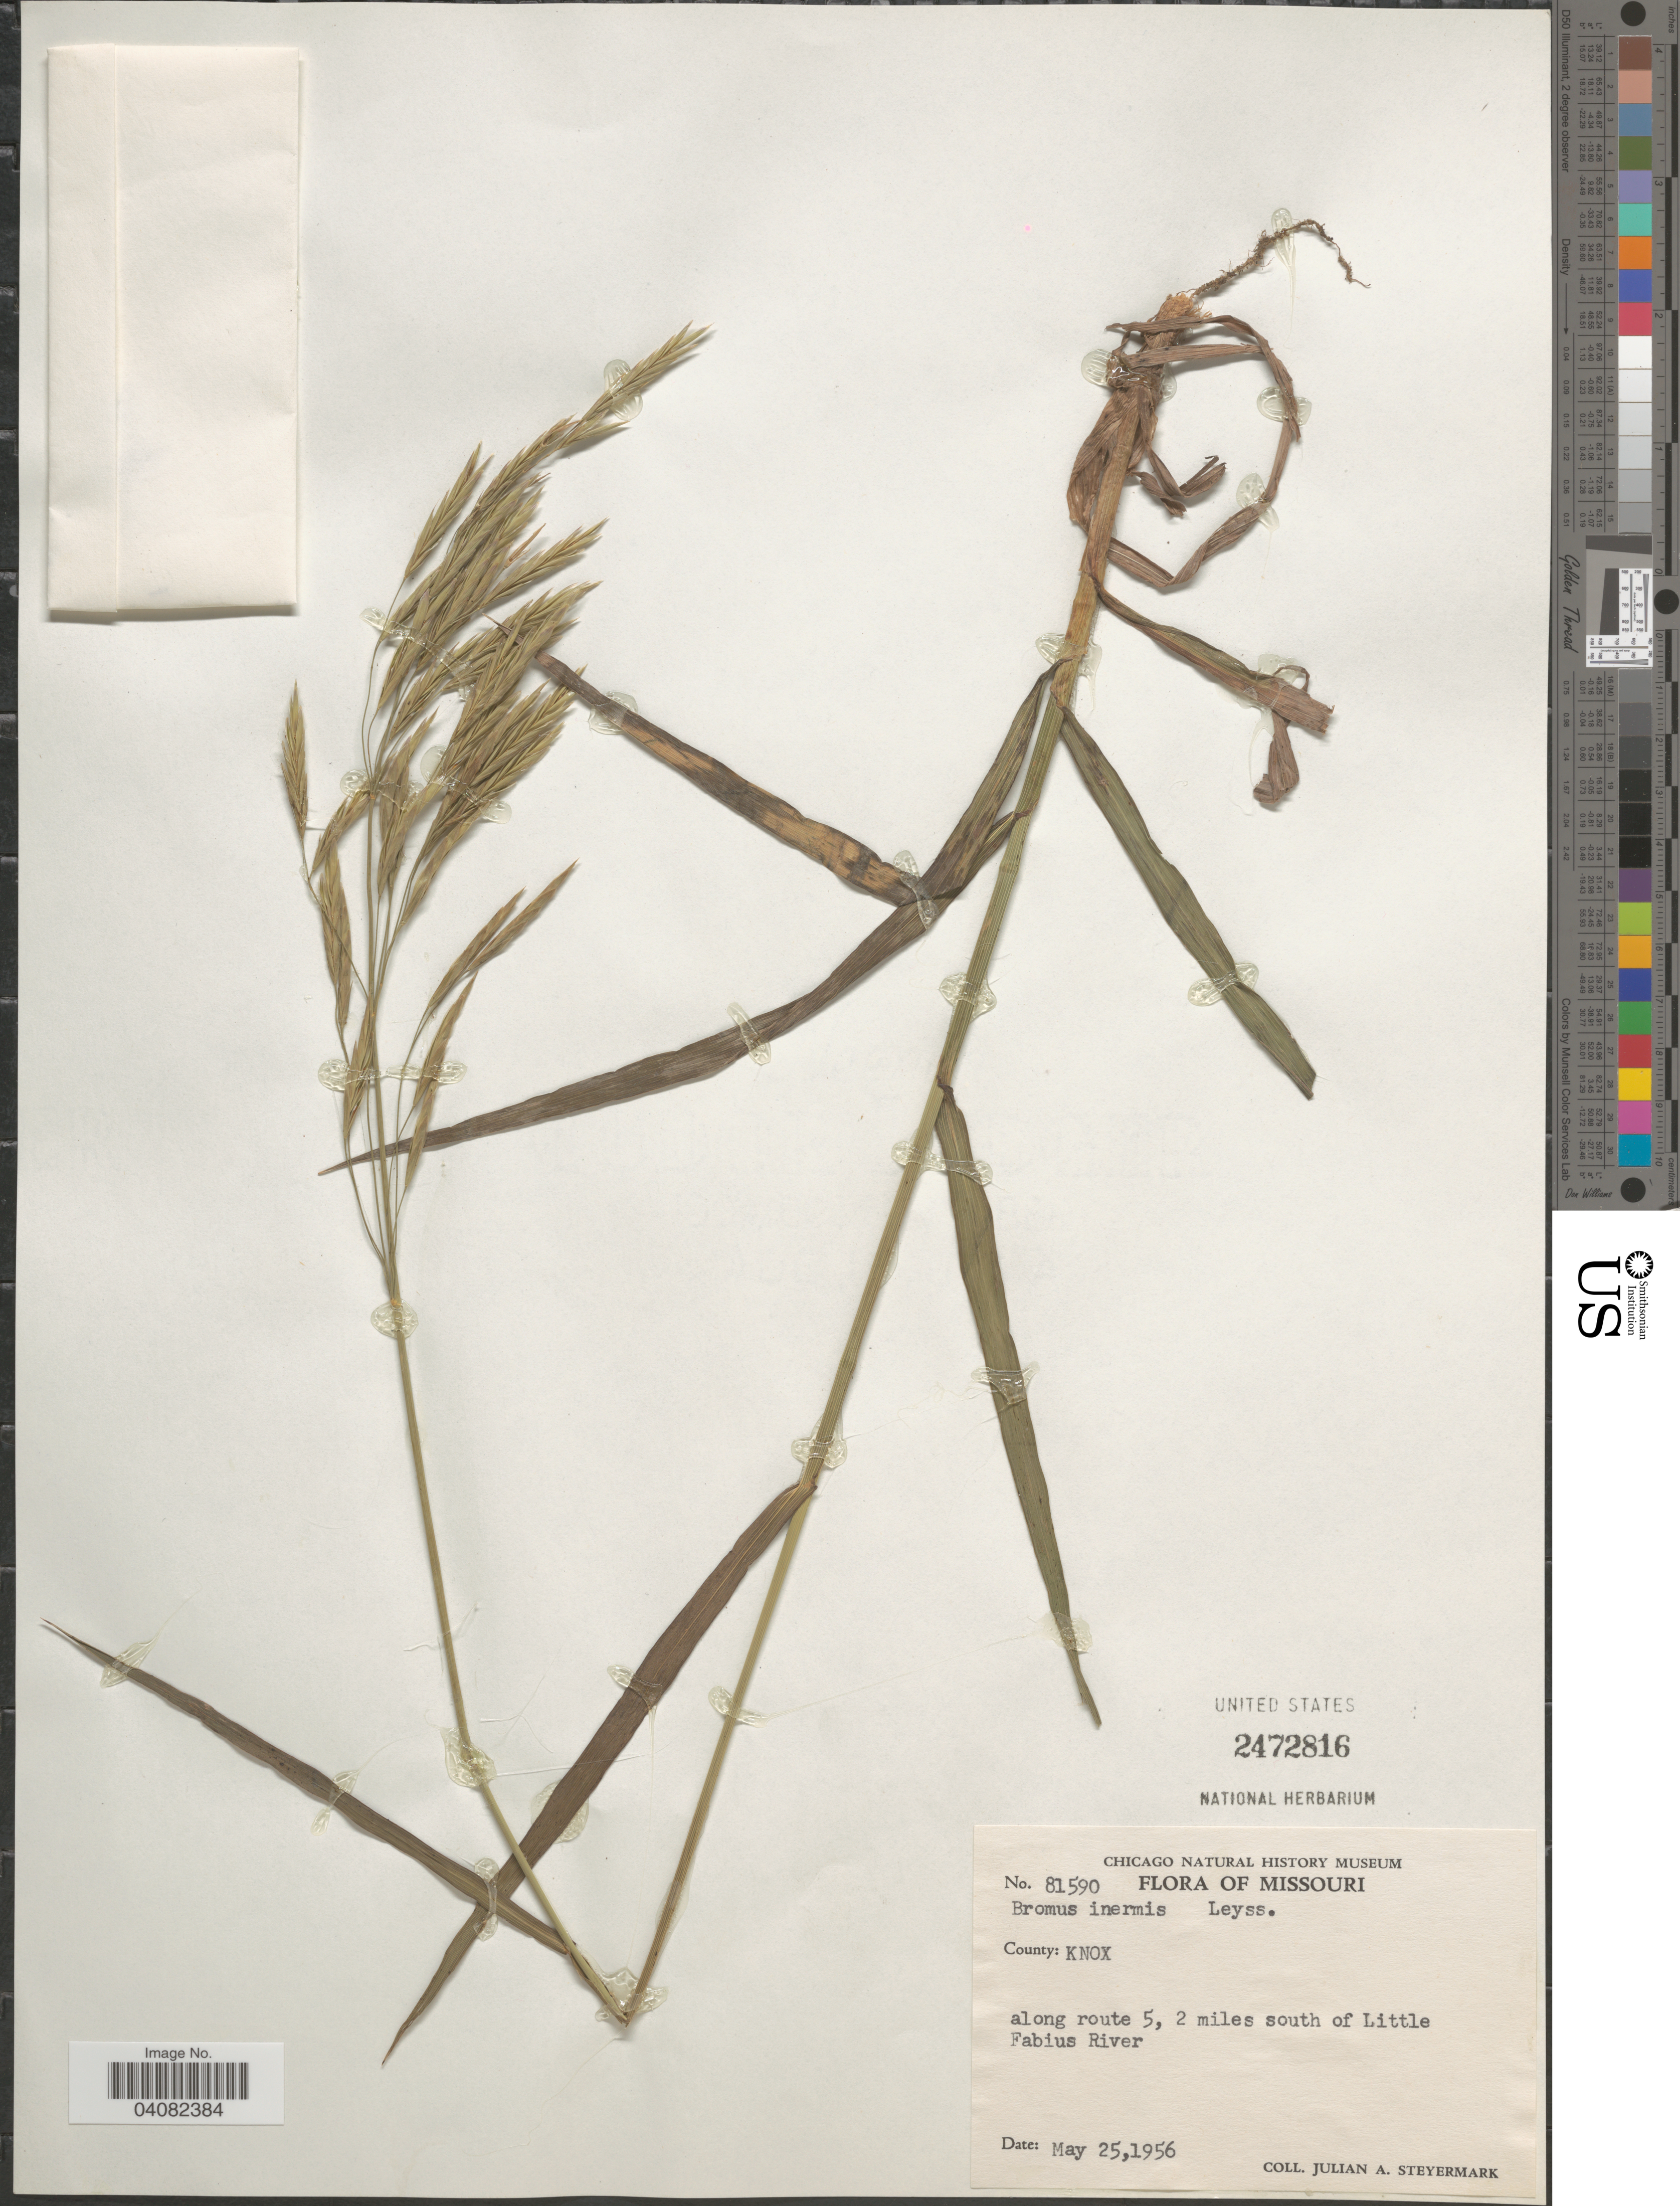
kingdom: Plantae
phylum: Tracheophyta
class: Liliopsida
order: Poales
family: Poaceae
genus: Bromus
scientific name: Bromus inermis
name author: Leyss.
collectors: J. Steyermark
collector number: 81590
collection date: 1956-05-25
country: United States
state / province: Missouri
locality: County: Knox. Along route 5, 2 miles south of Little Fabius River.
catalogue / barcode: US 2472816